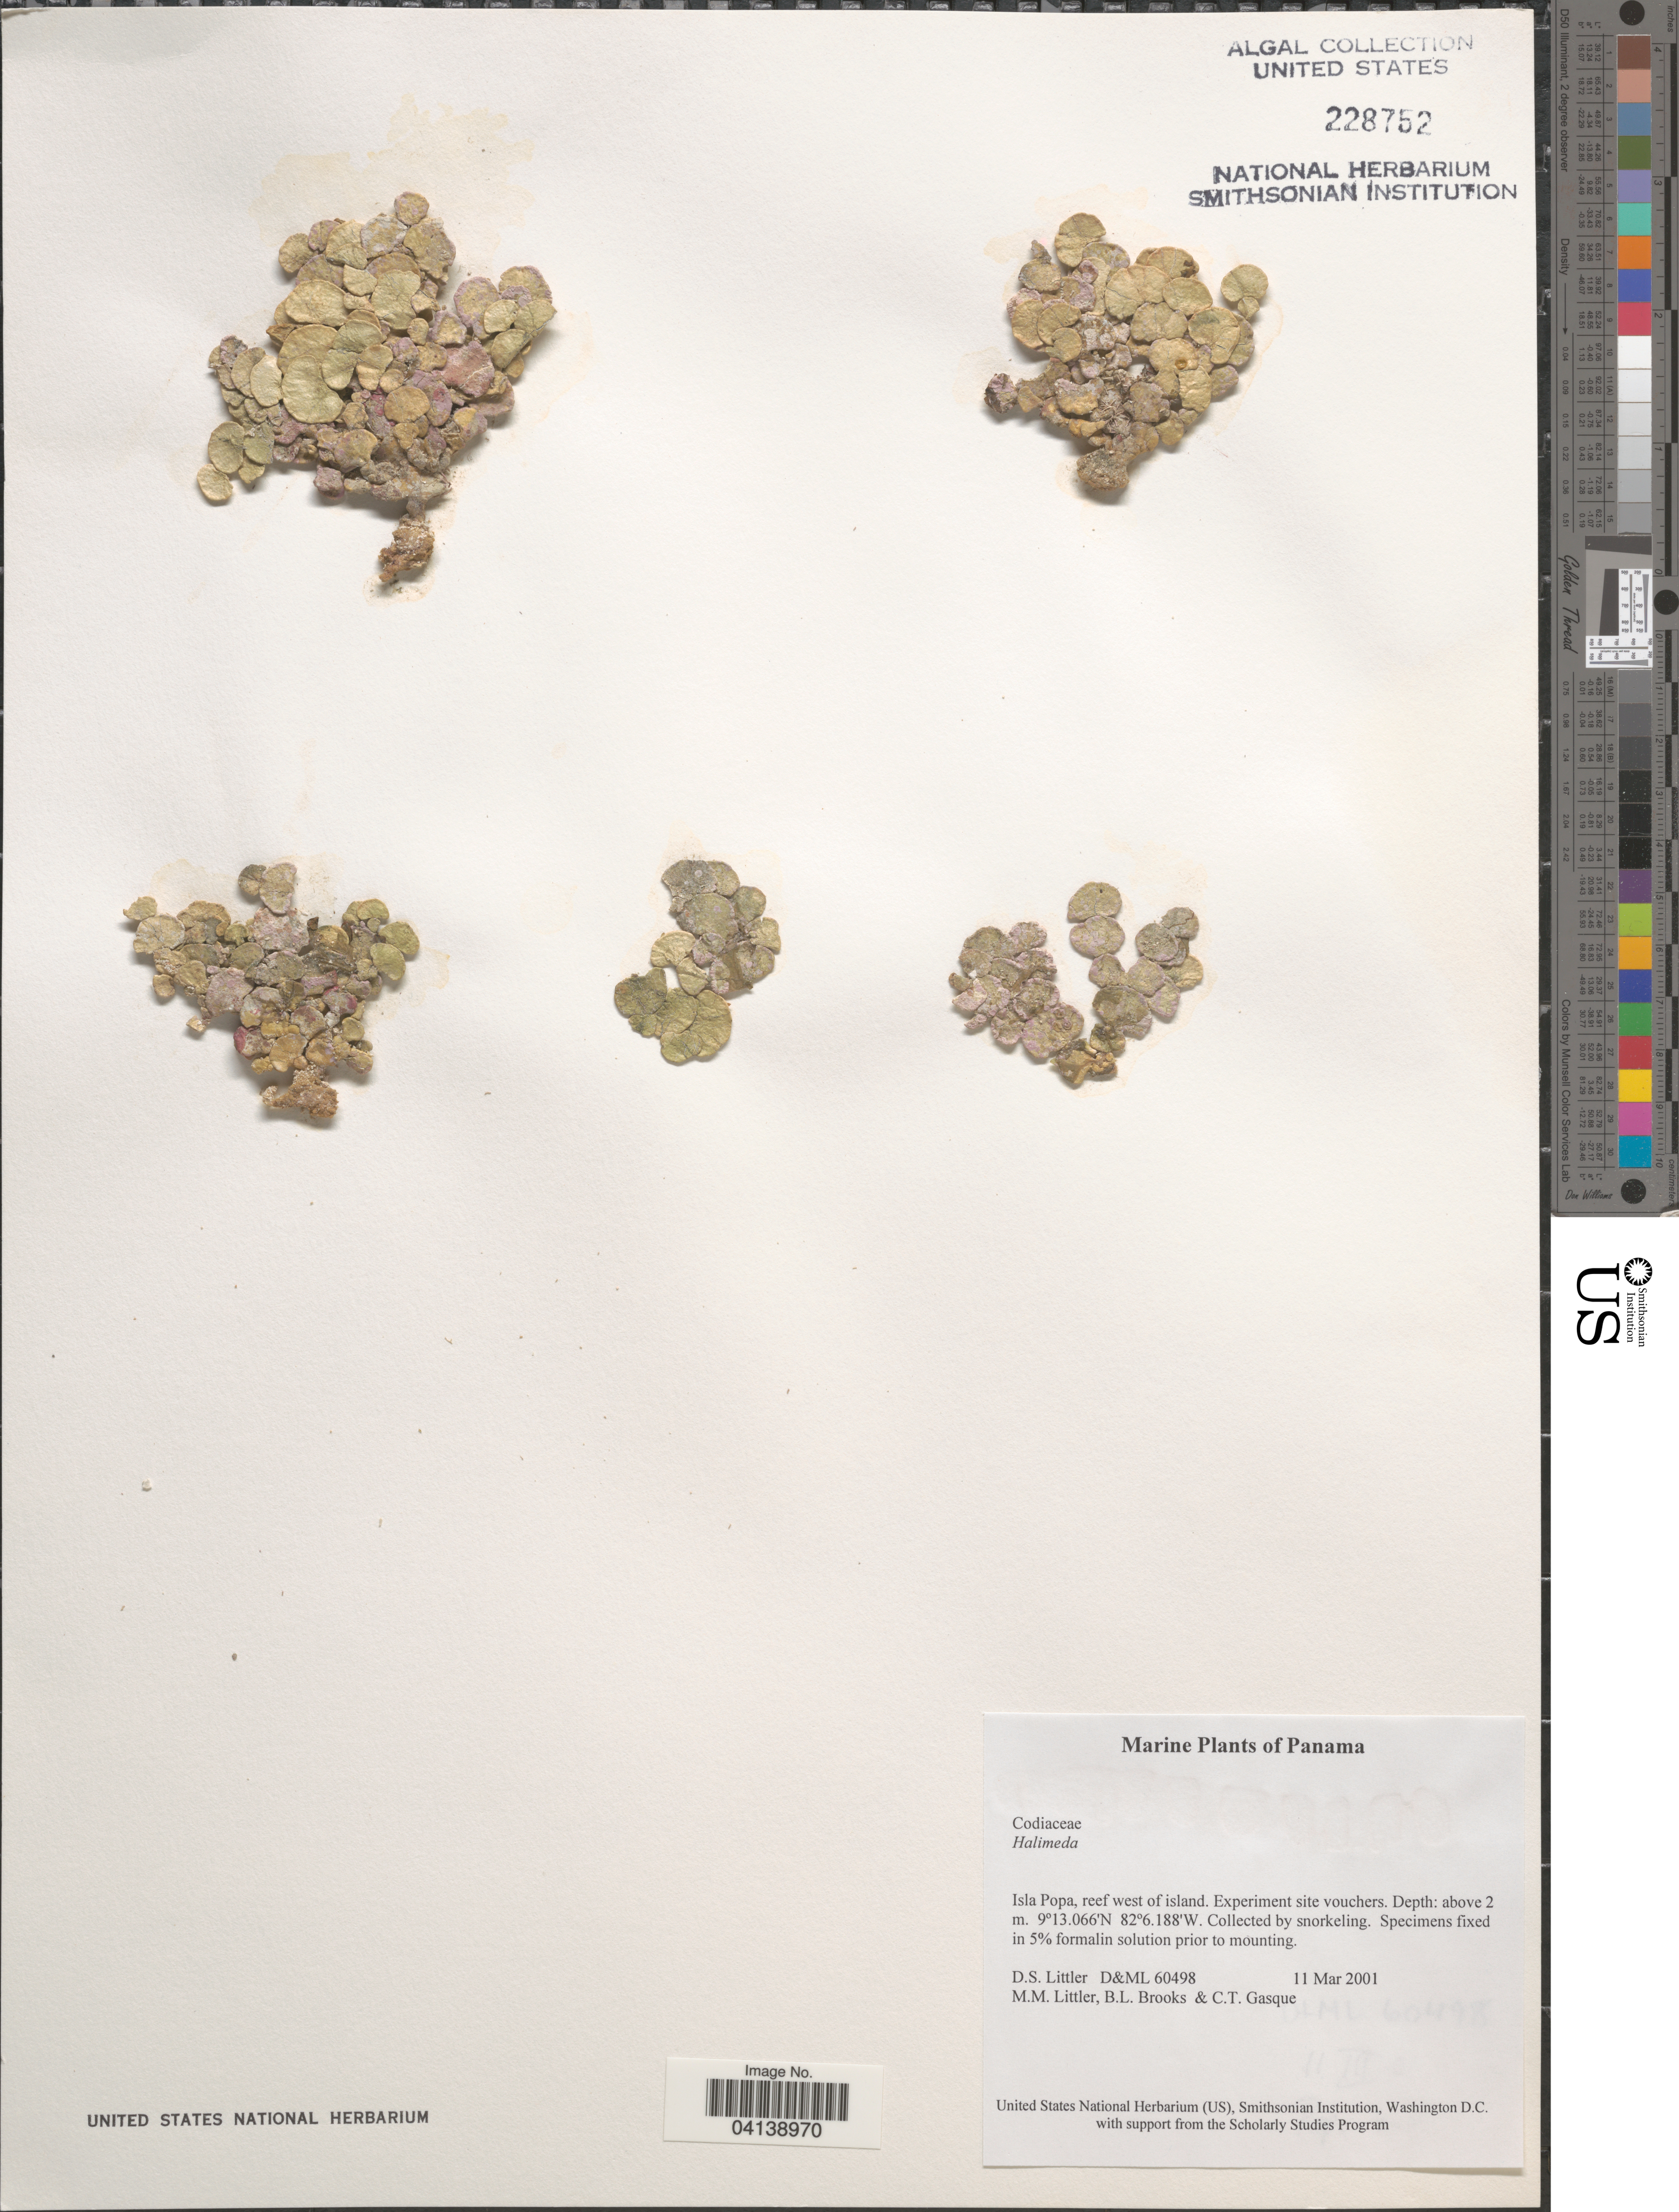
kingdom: Plantae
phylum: Chlorophyta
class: Ulvophyceae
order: Bryopsidales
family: Halimedaceae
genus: Halimeda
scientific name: Halimeda sp.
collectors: D. S. Littler, B. Brooks & C. Gasque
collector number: D&ML 60498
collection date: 2001-03-11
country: Panama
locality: Isla Popa, reef west of island.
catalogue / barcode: US 228752